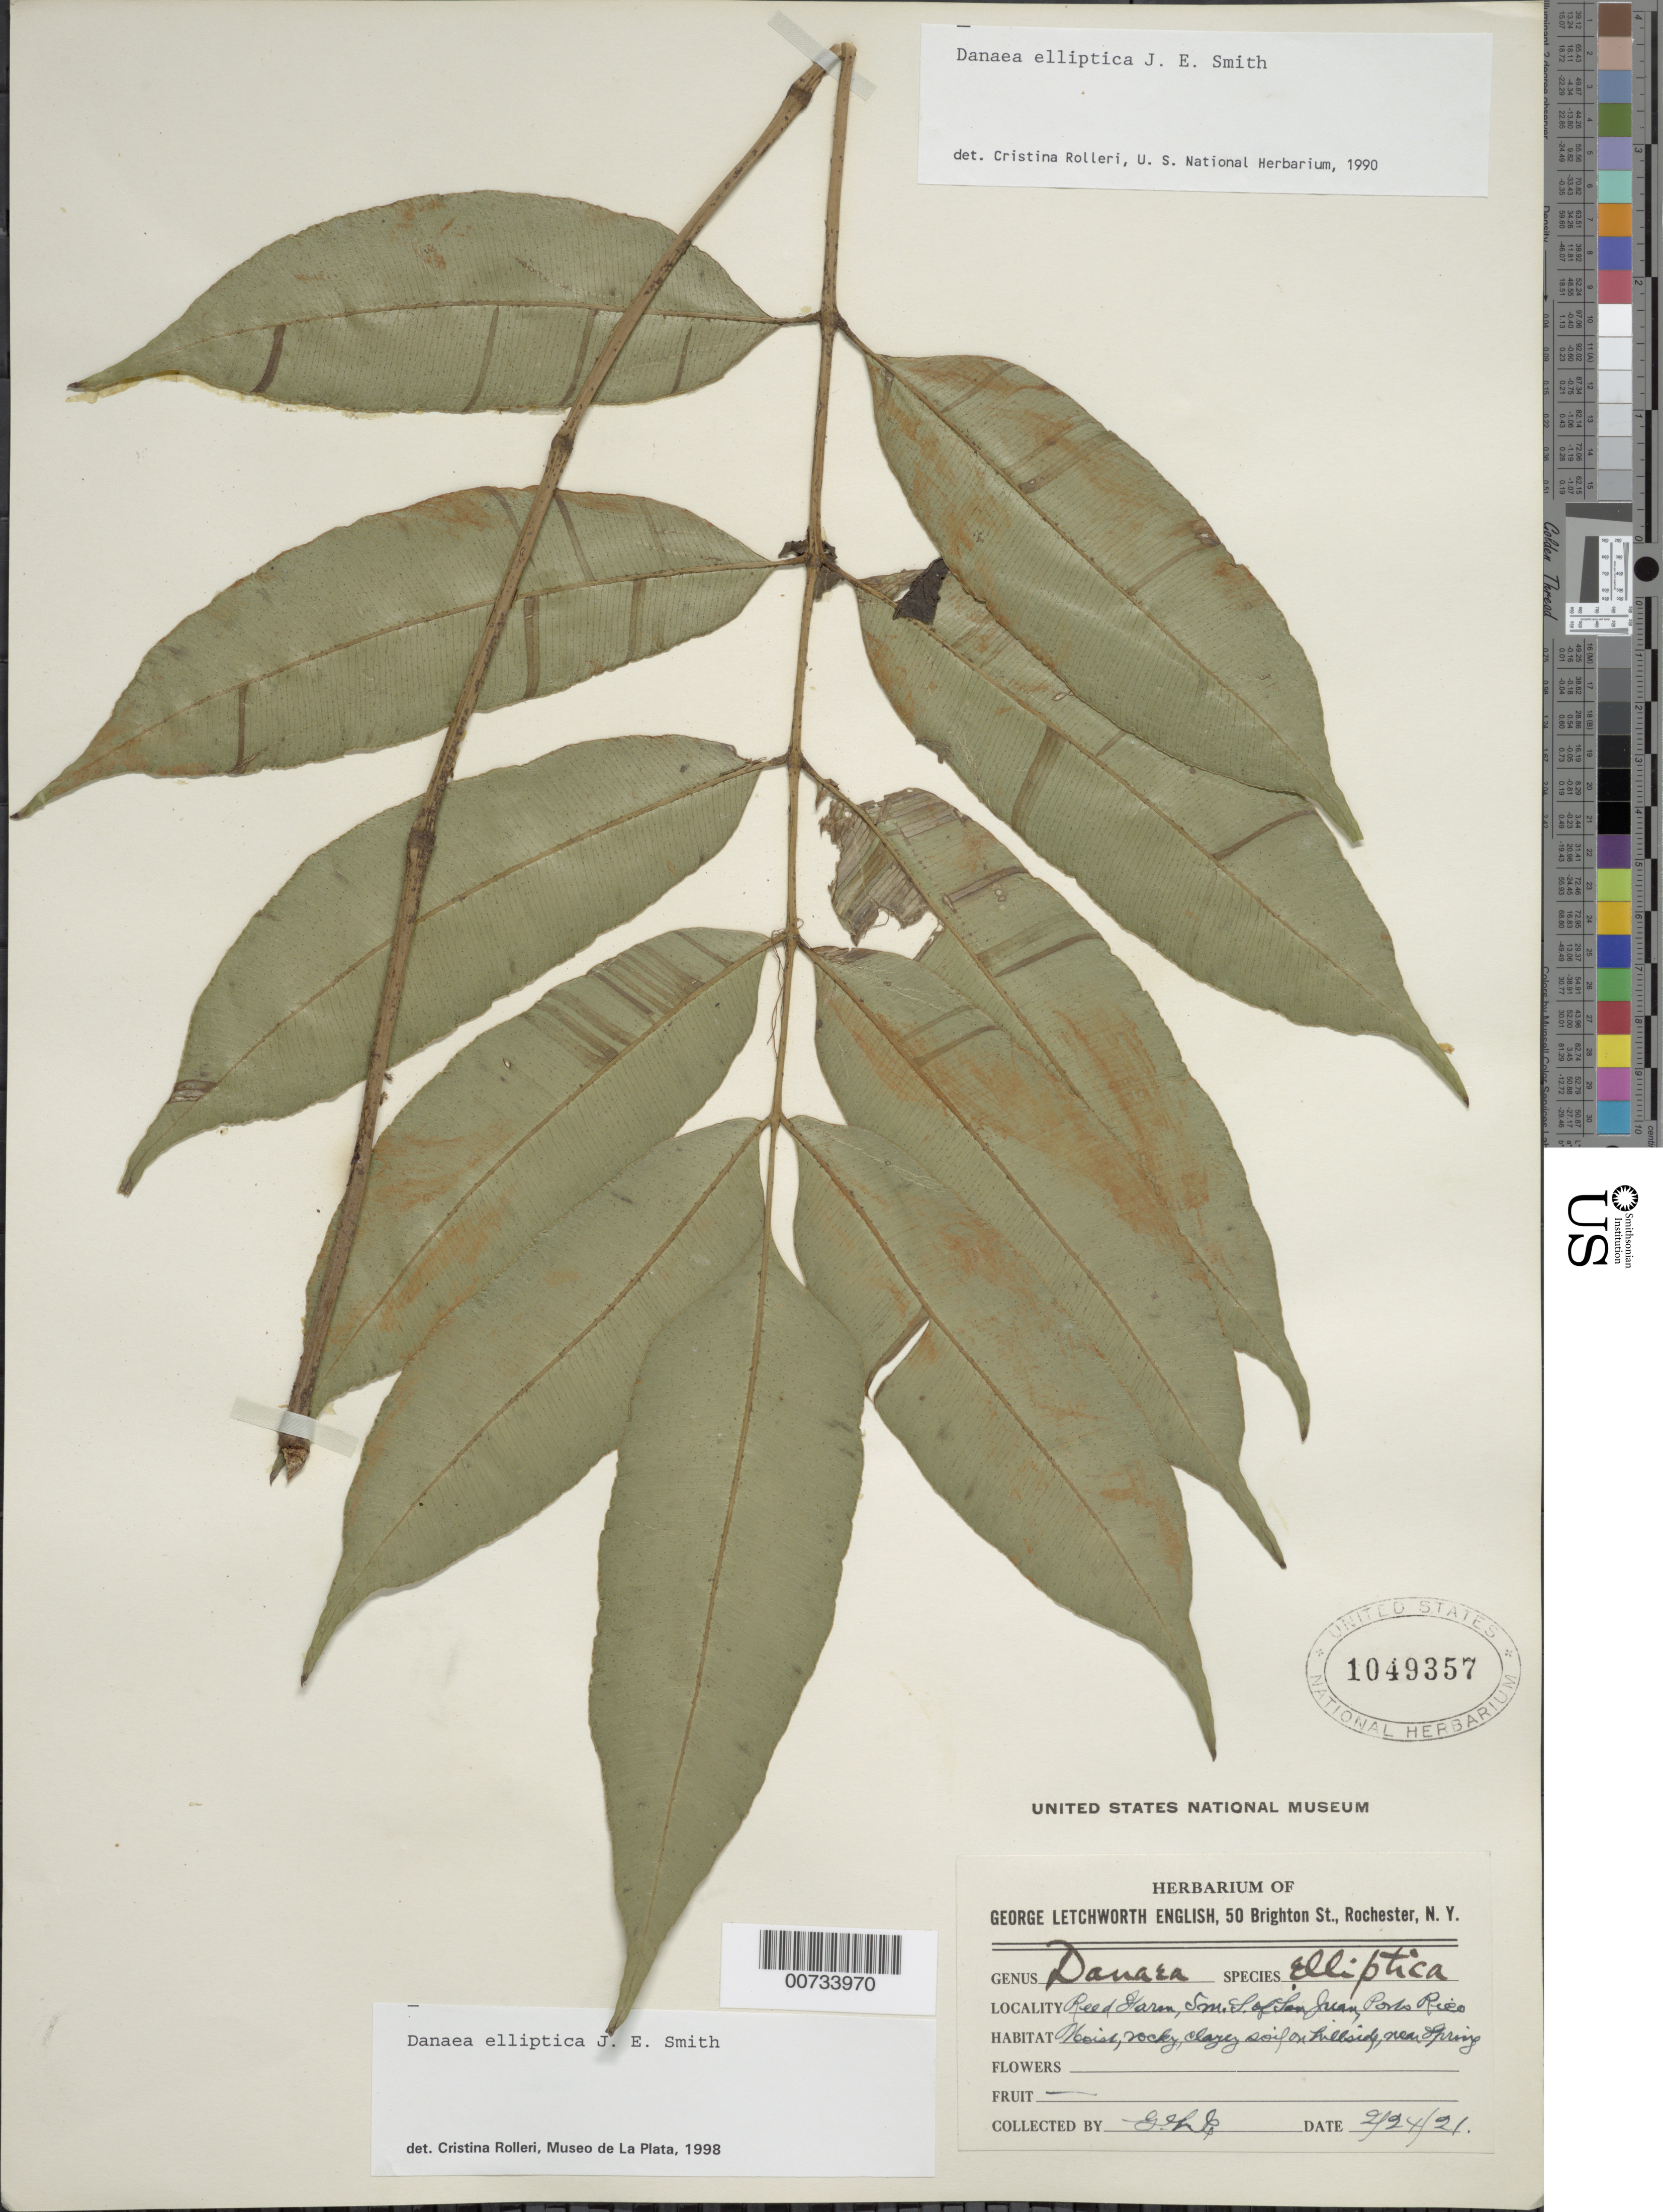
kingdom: Plantae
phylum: Tracheophyta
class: Polypodiopsida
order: Marattiales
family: Marattiaceae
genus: Danaea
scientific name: Danaea elliptica subsp. elliptica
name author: Sm.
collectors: G. English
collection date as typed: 24 Feb 1921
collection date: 1921-02-24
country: Puerto Rico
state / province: San Juan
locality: Reed Farm, 5 mi S of San Juan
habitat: Moist, rocky, clay soil on hillside, near Springs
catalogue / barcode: US 1049357